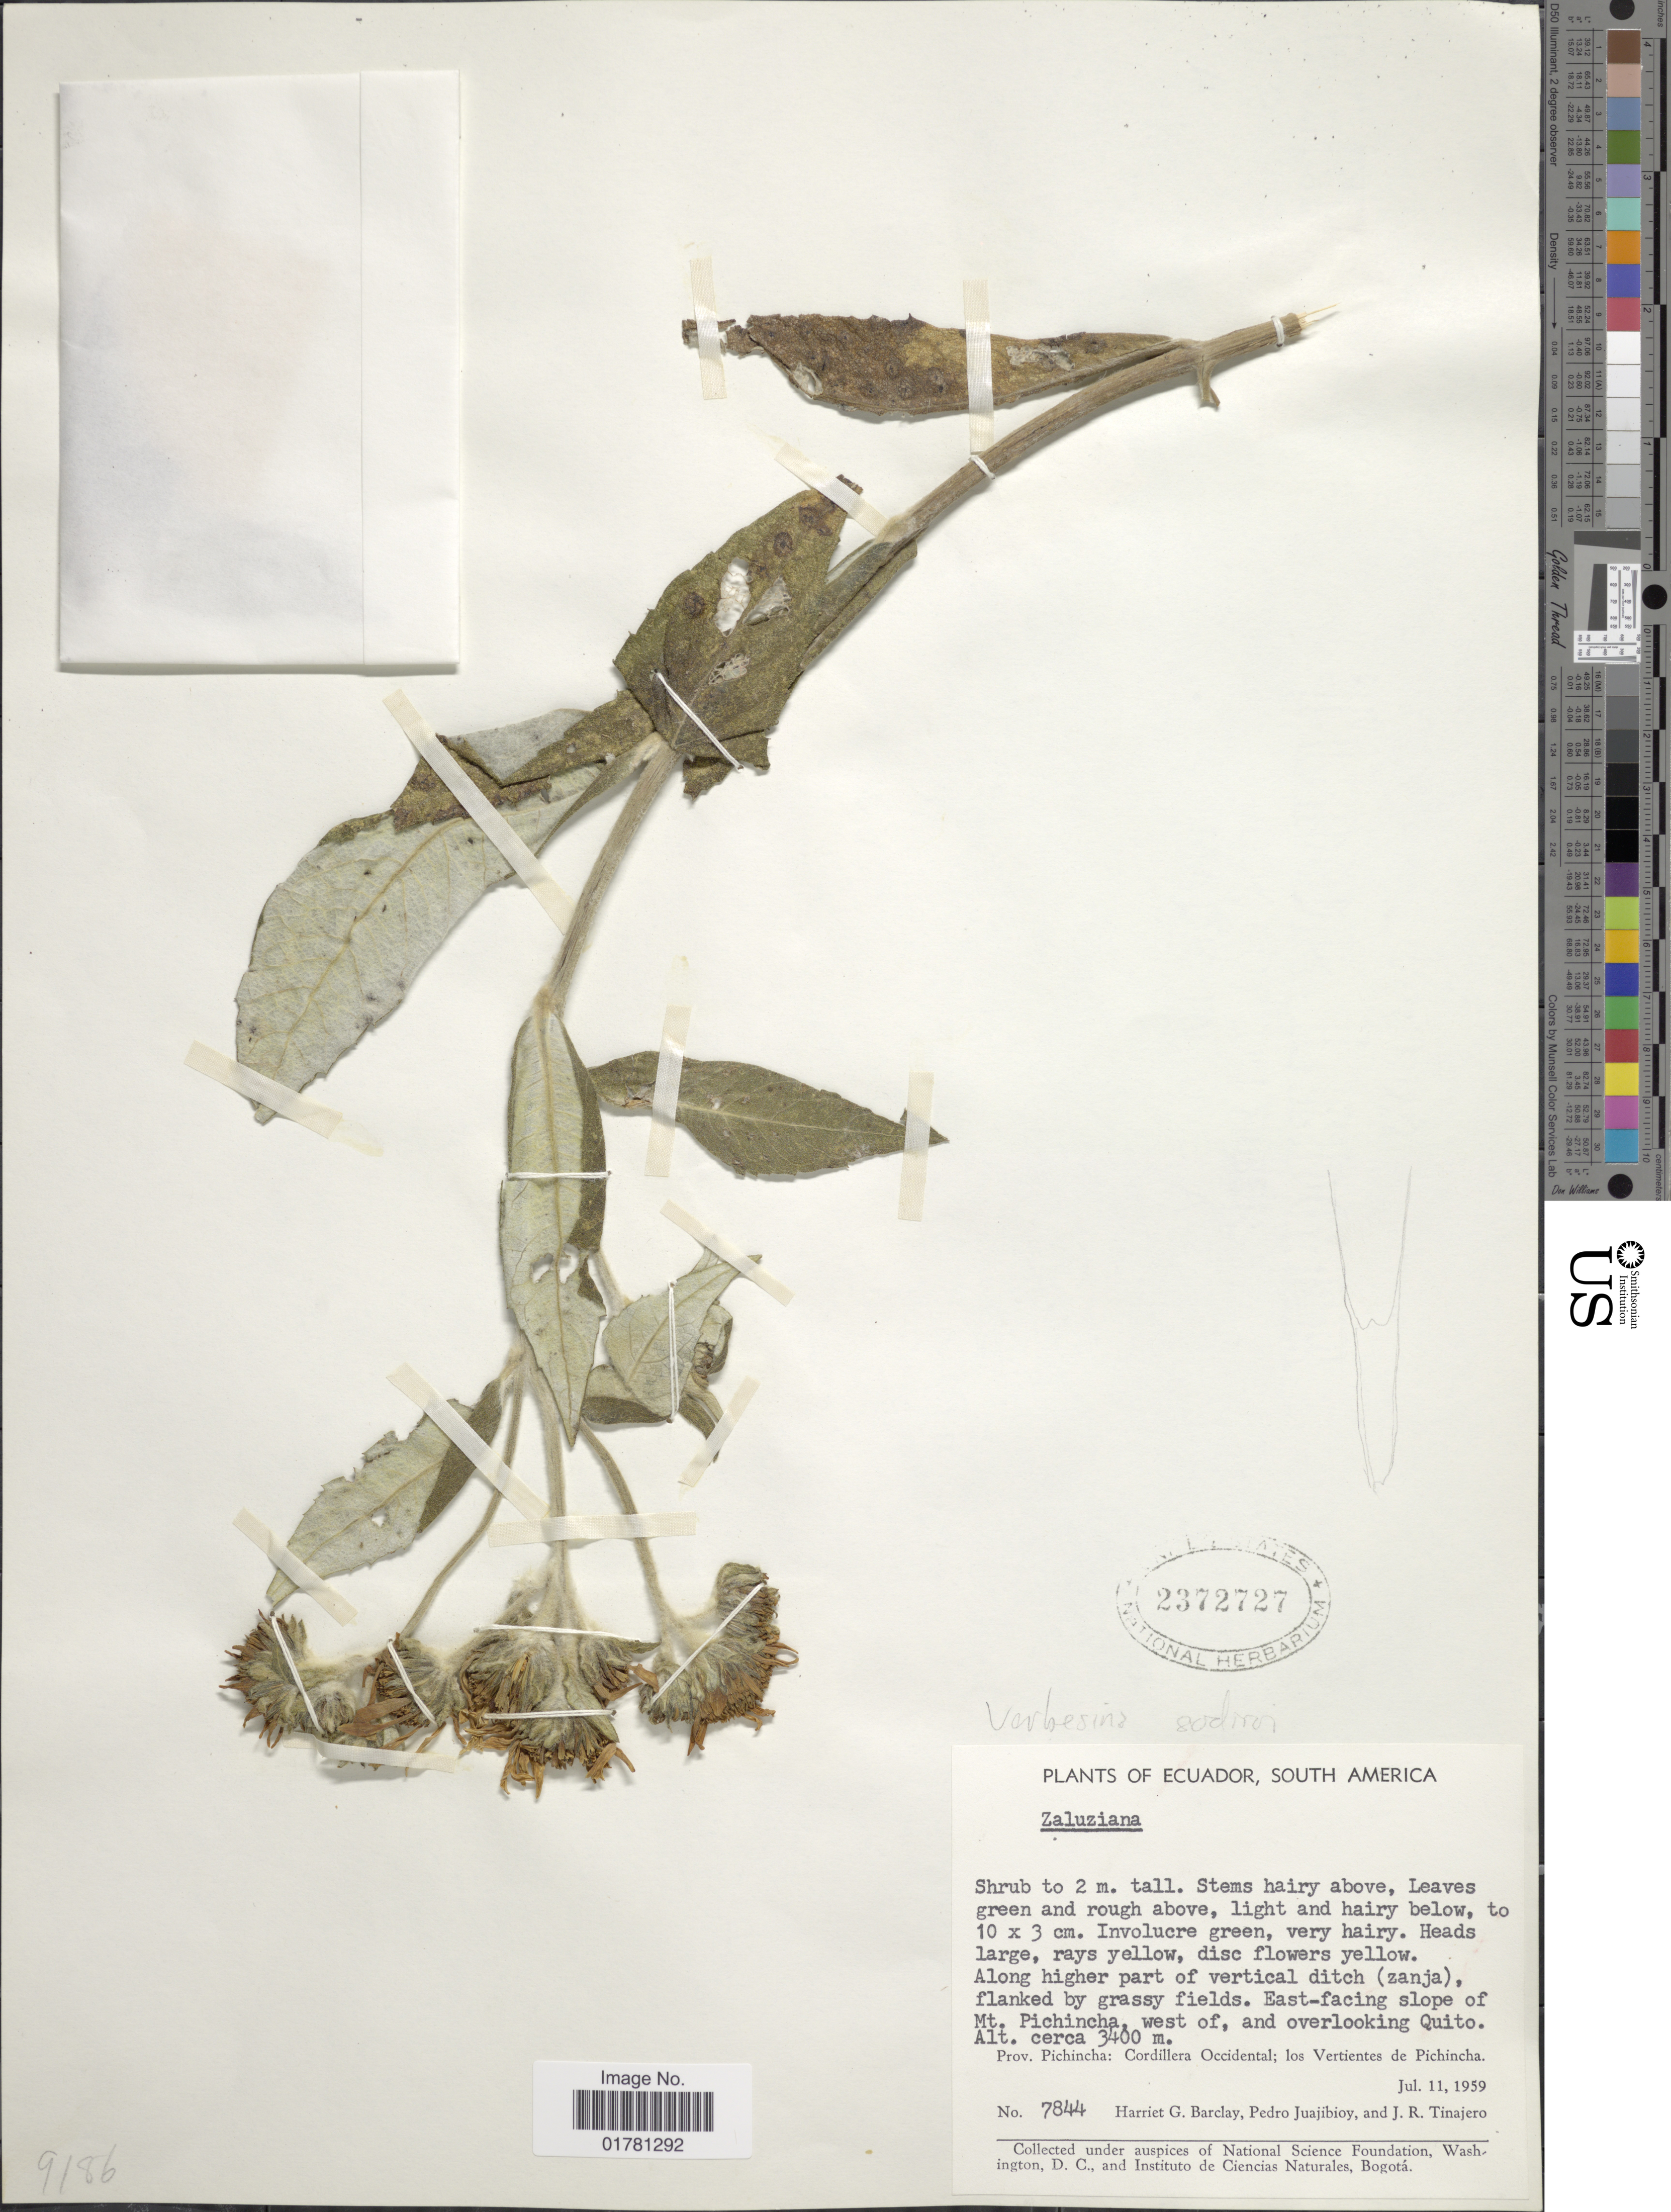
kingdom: Plantae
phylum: Tracheophyta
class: Magnoliopsida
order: Asterales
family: Asteraceae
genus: Verbesina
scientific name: Verbesina sodiroi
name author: Hieron.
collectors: H. G. Barclay, P. Juajibioy & J. Tinajero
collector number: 7844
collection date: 1959-07-11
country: Ecuador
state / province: Pichincha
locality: East-facing slope of Mt Pichincha, west of, and overlooking Quito, Cordillera Occidental; los Vertientes de Pichincha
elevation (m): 3400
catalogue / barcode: US 2372727